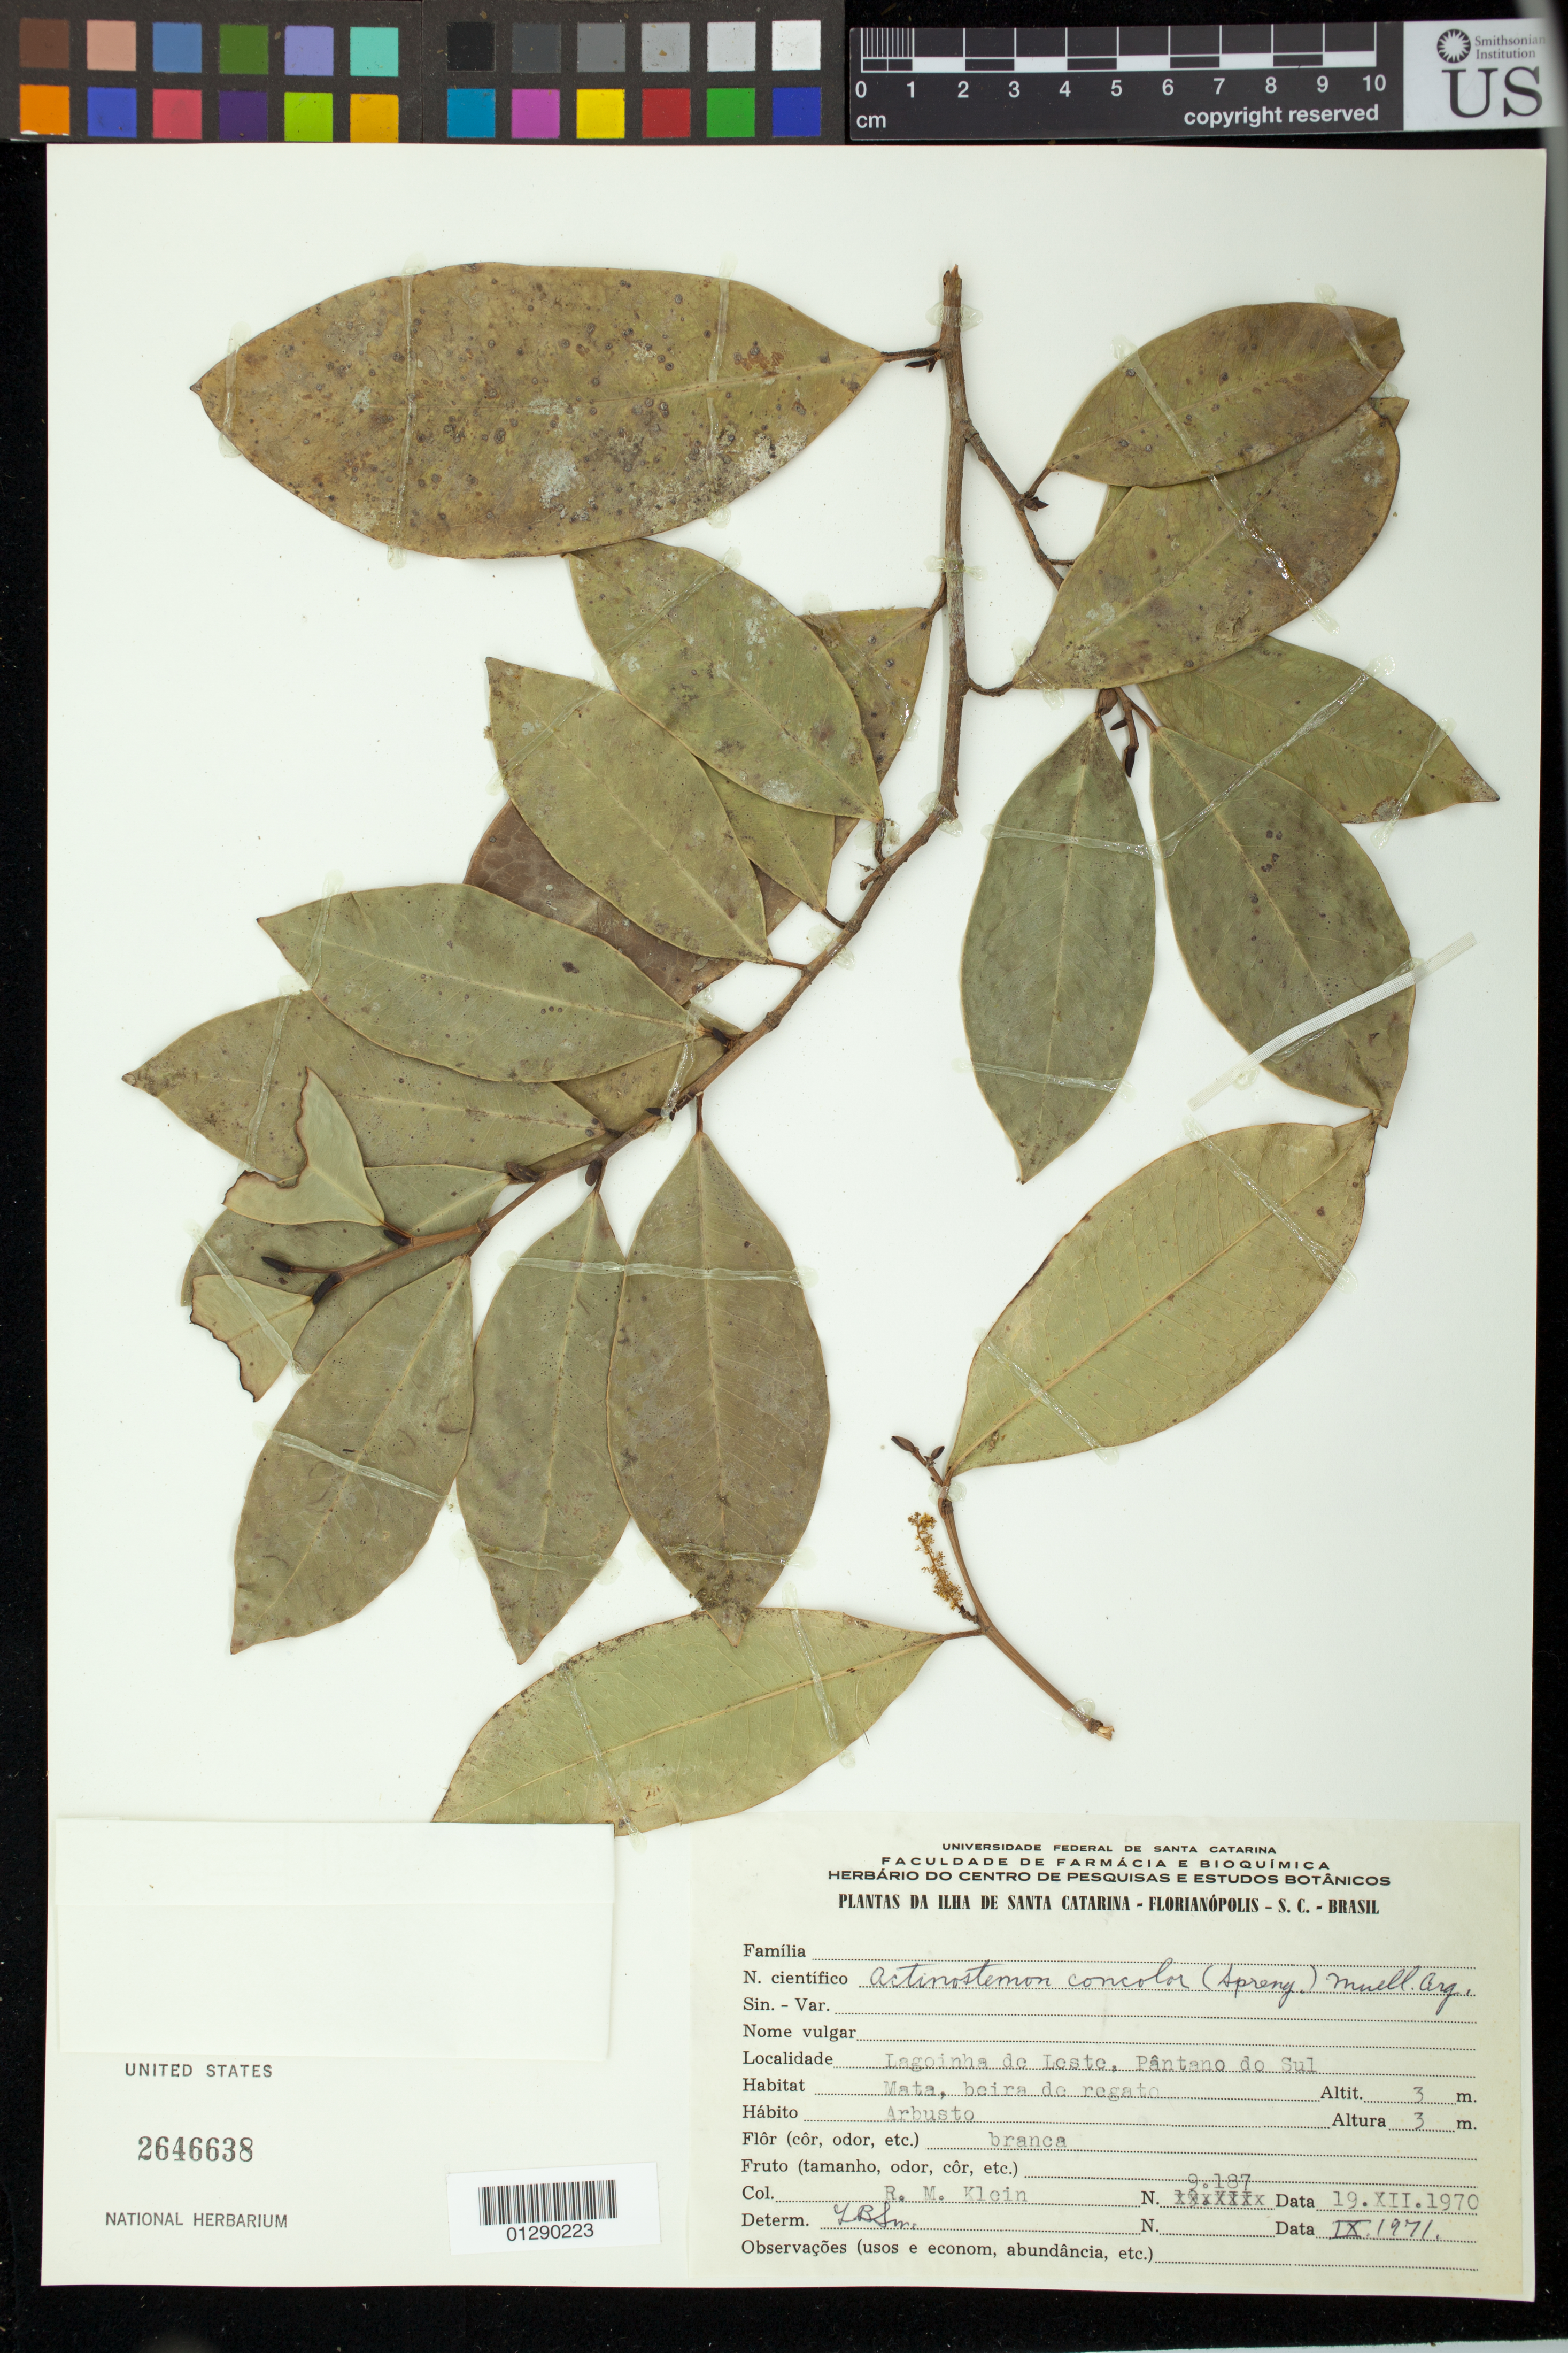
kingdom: Plantae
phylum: Tracheophyta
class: Magnoliopsida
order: Malpighiales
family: Euphorbiaceae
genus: Actinostemon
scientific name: Actinostemon concolor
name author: (Spreng.) Müll. Arg.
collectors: R. M. Klein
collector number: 9.187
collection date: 1970-12-19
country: Brazil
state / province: Santa Catarina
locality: Lagoinha do Leste, Pantano do Sul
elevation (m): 3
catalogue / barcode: US 2646638